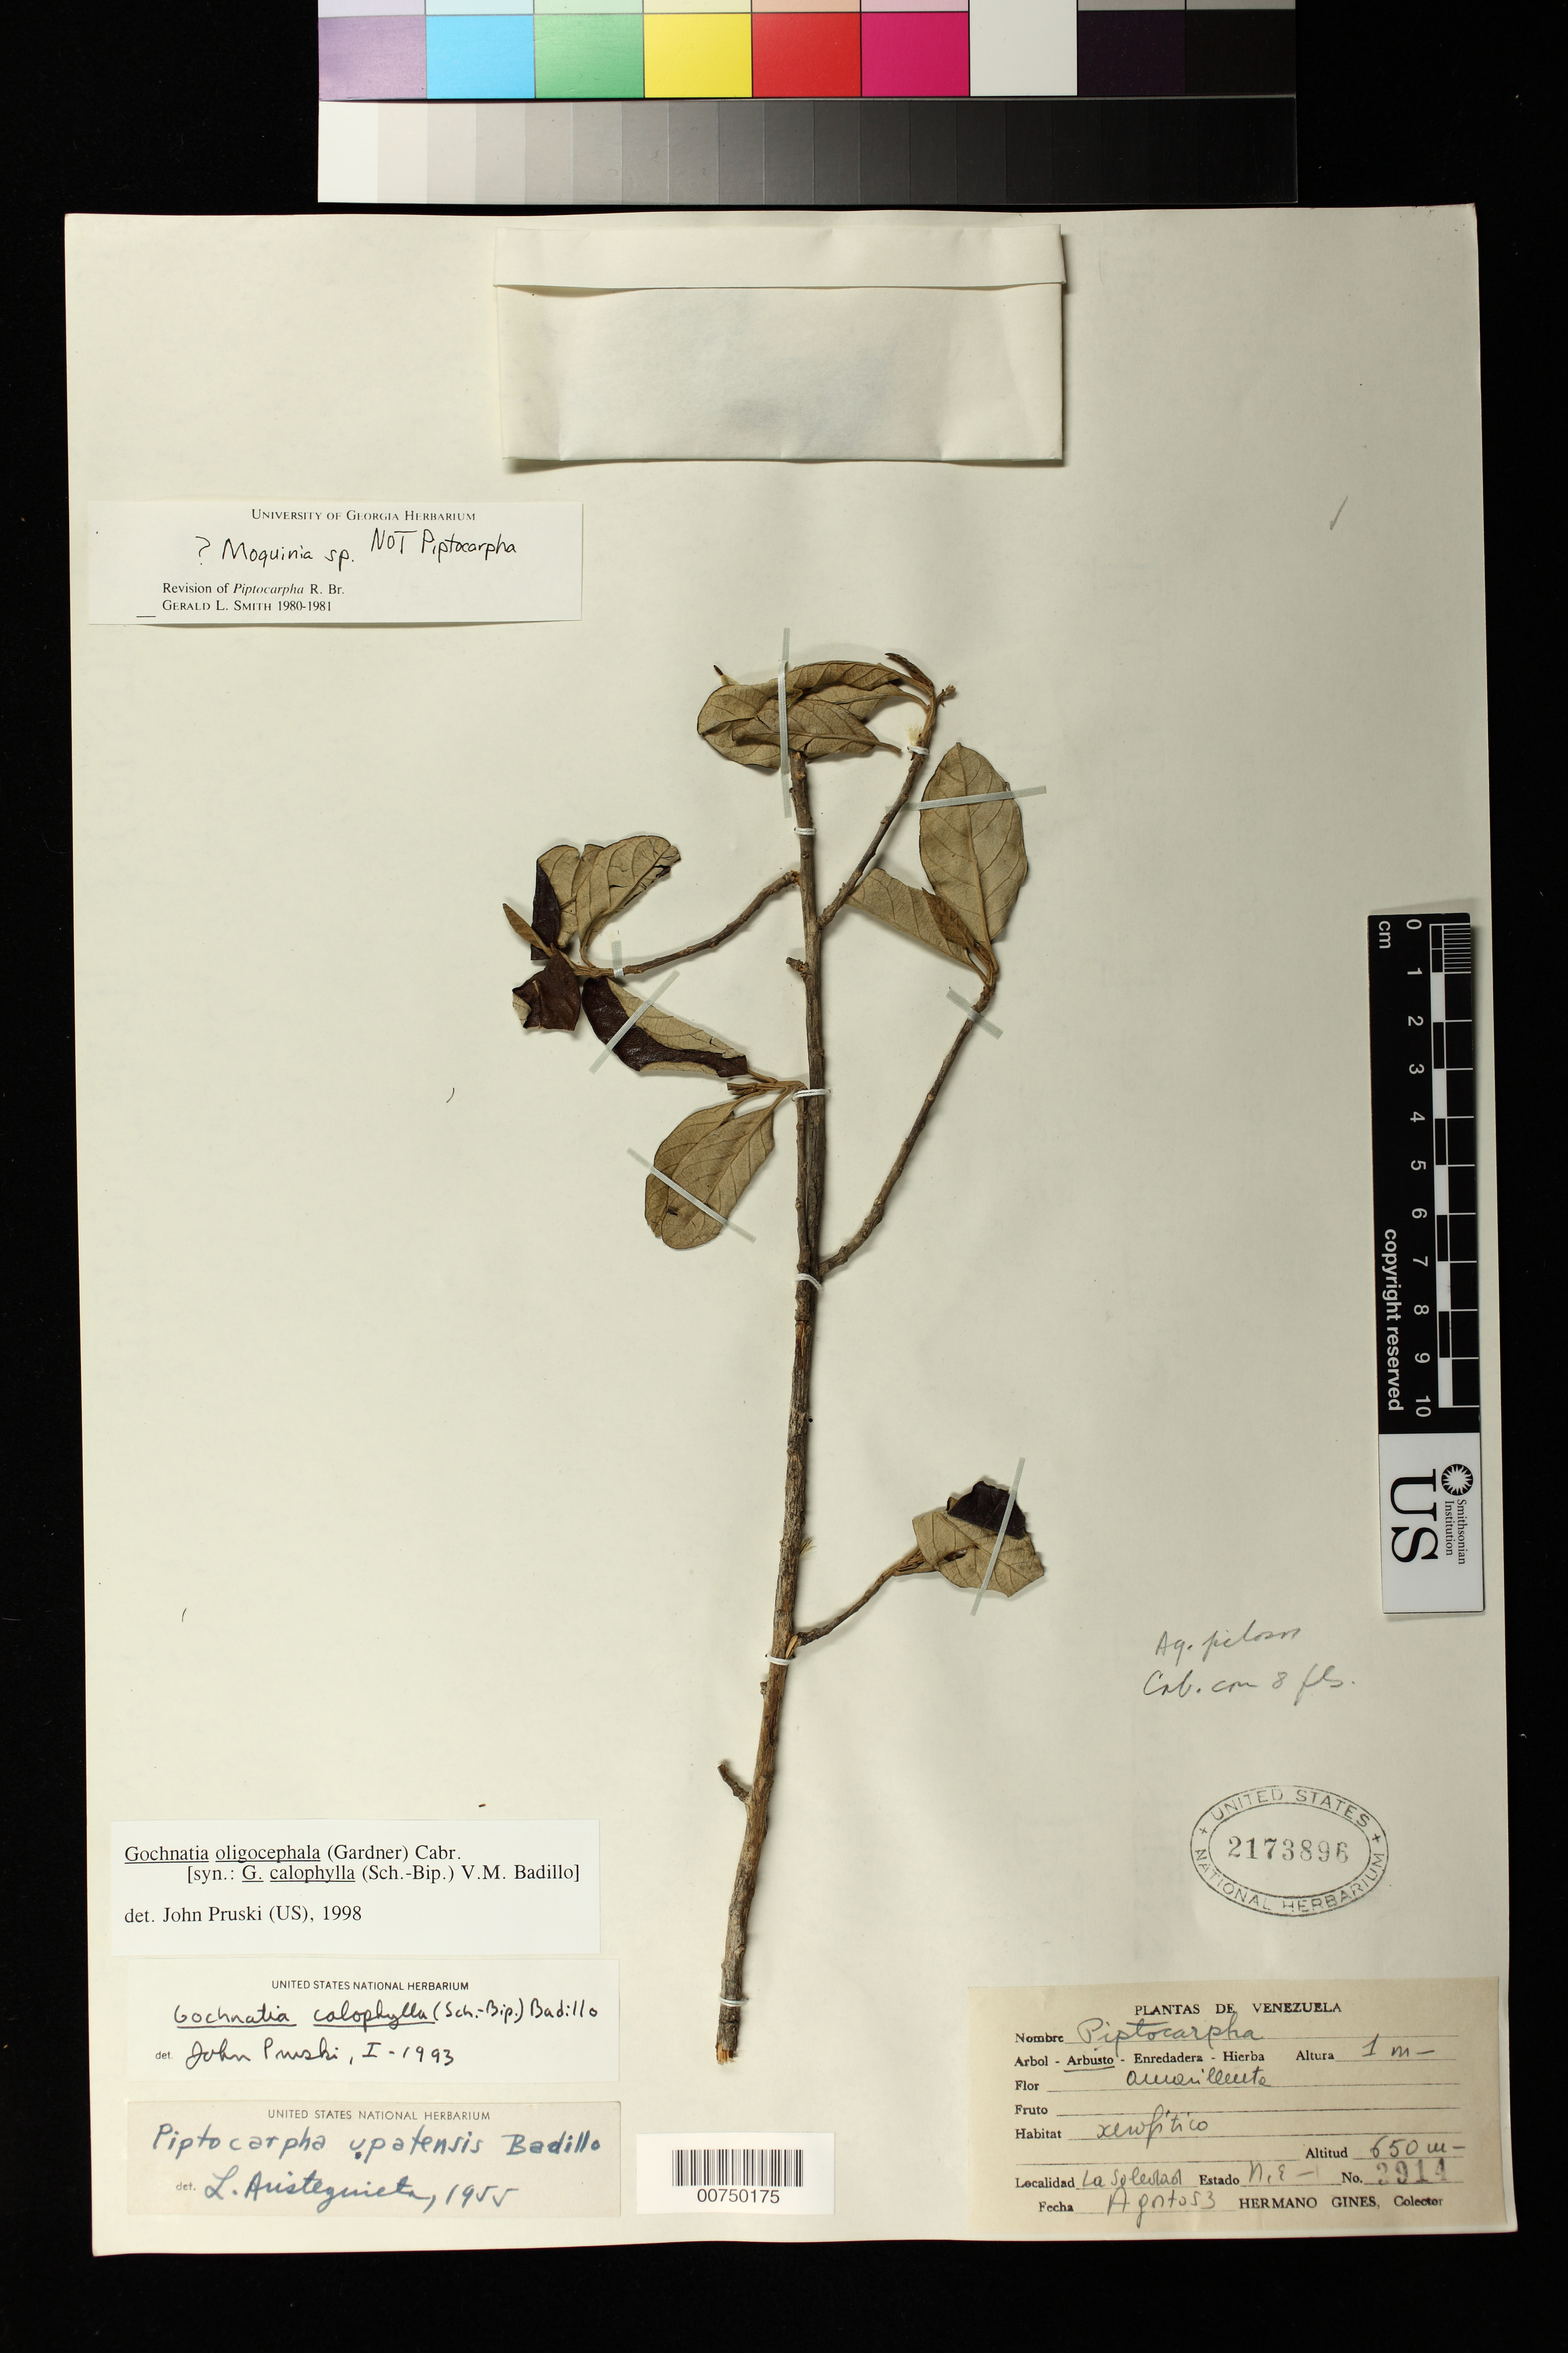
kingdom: Plantae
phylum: Tracheophyta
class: Magnoliopsida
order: Asterales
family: Asteraceae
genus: Moquiniastrum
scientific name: Moquiniastrum oligocephalum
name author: (Gardner) G. Sancho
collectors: H. Gines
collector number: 3914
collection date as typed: Aug-53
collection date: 1953-08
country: Venezuela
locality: La Soledad, NE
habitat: Xerofítico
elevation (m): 650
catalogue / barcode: US 2173896